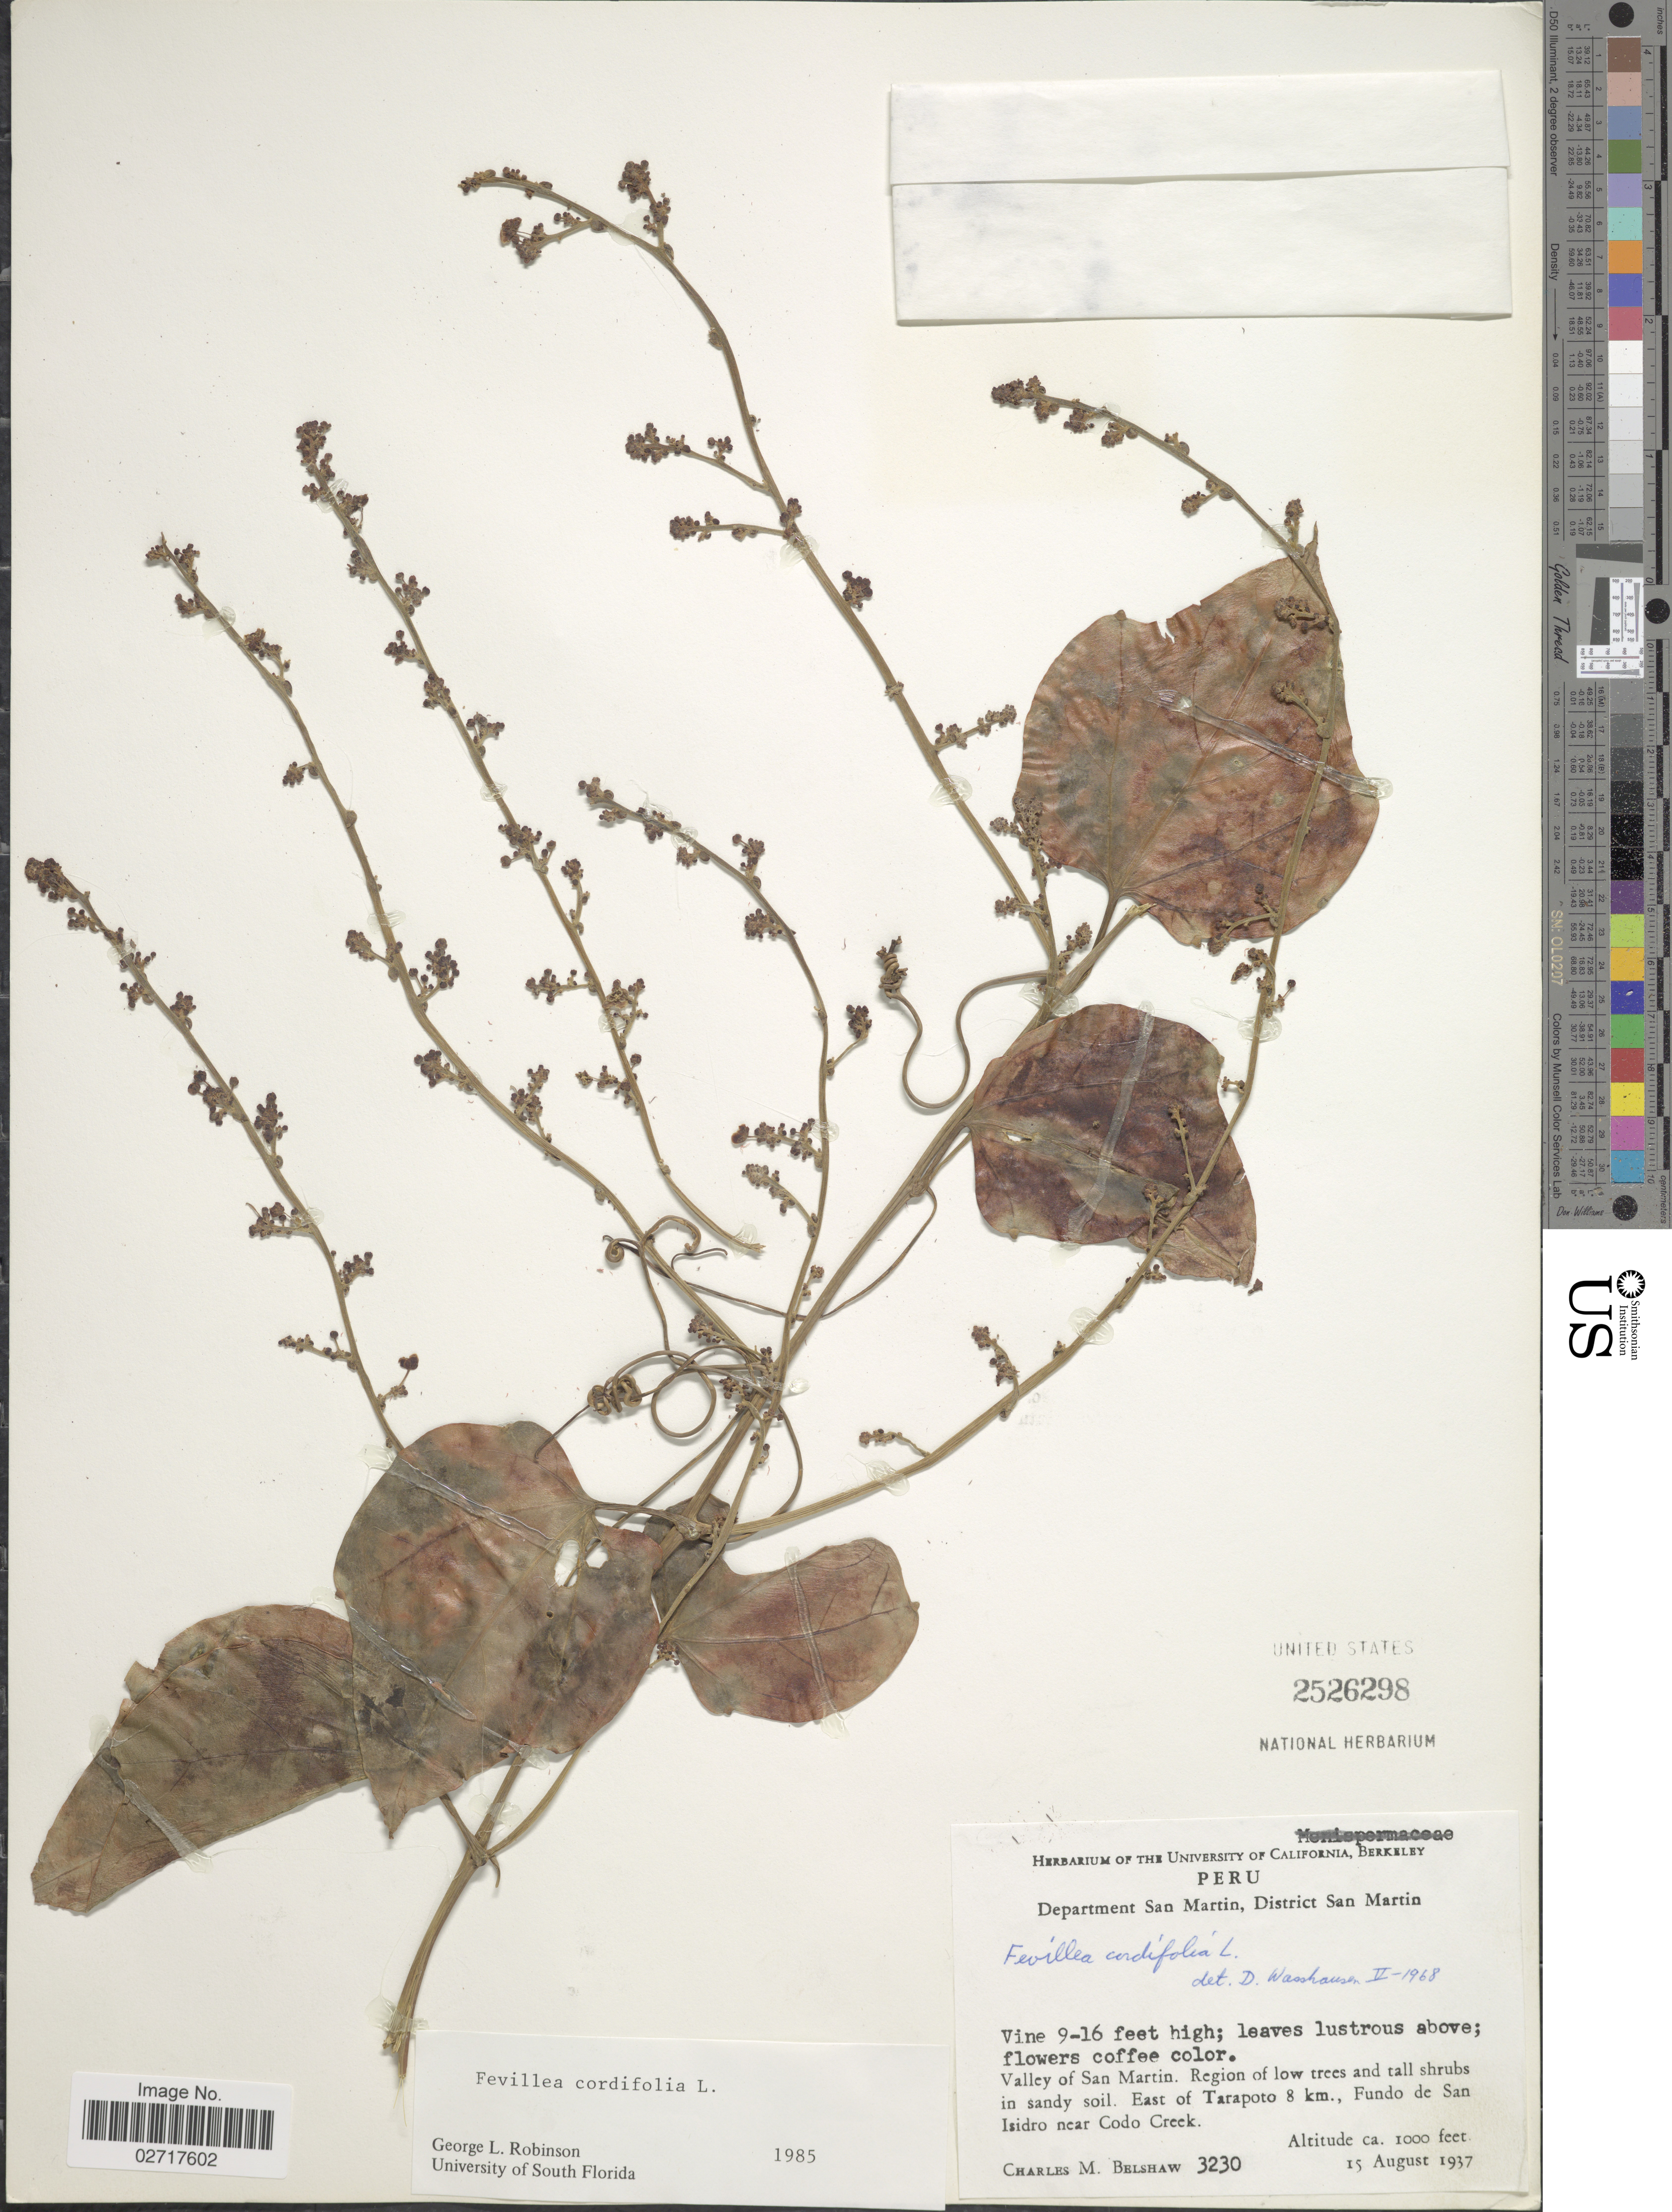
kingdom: Plantae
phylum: Tracheophyta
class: Magnoliopsida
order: Cucurbitales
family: Cucurbitaceae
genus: Fevillea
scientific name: Fevillea cordifolia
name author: L.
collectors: C. Shaw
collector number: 3230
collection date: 1937-08-15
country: Peru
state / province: San Martín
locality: District San Martin. Valley of San Martin. Region of low trees and tall shrubs in sandy soil. East of Tarapoto 8 km., Fundo de San Isidro near Codo Creek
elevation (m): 305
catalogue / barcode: US 2526298